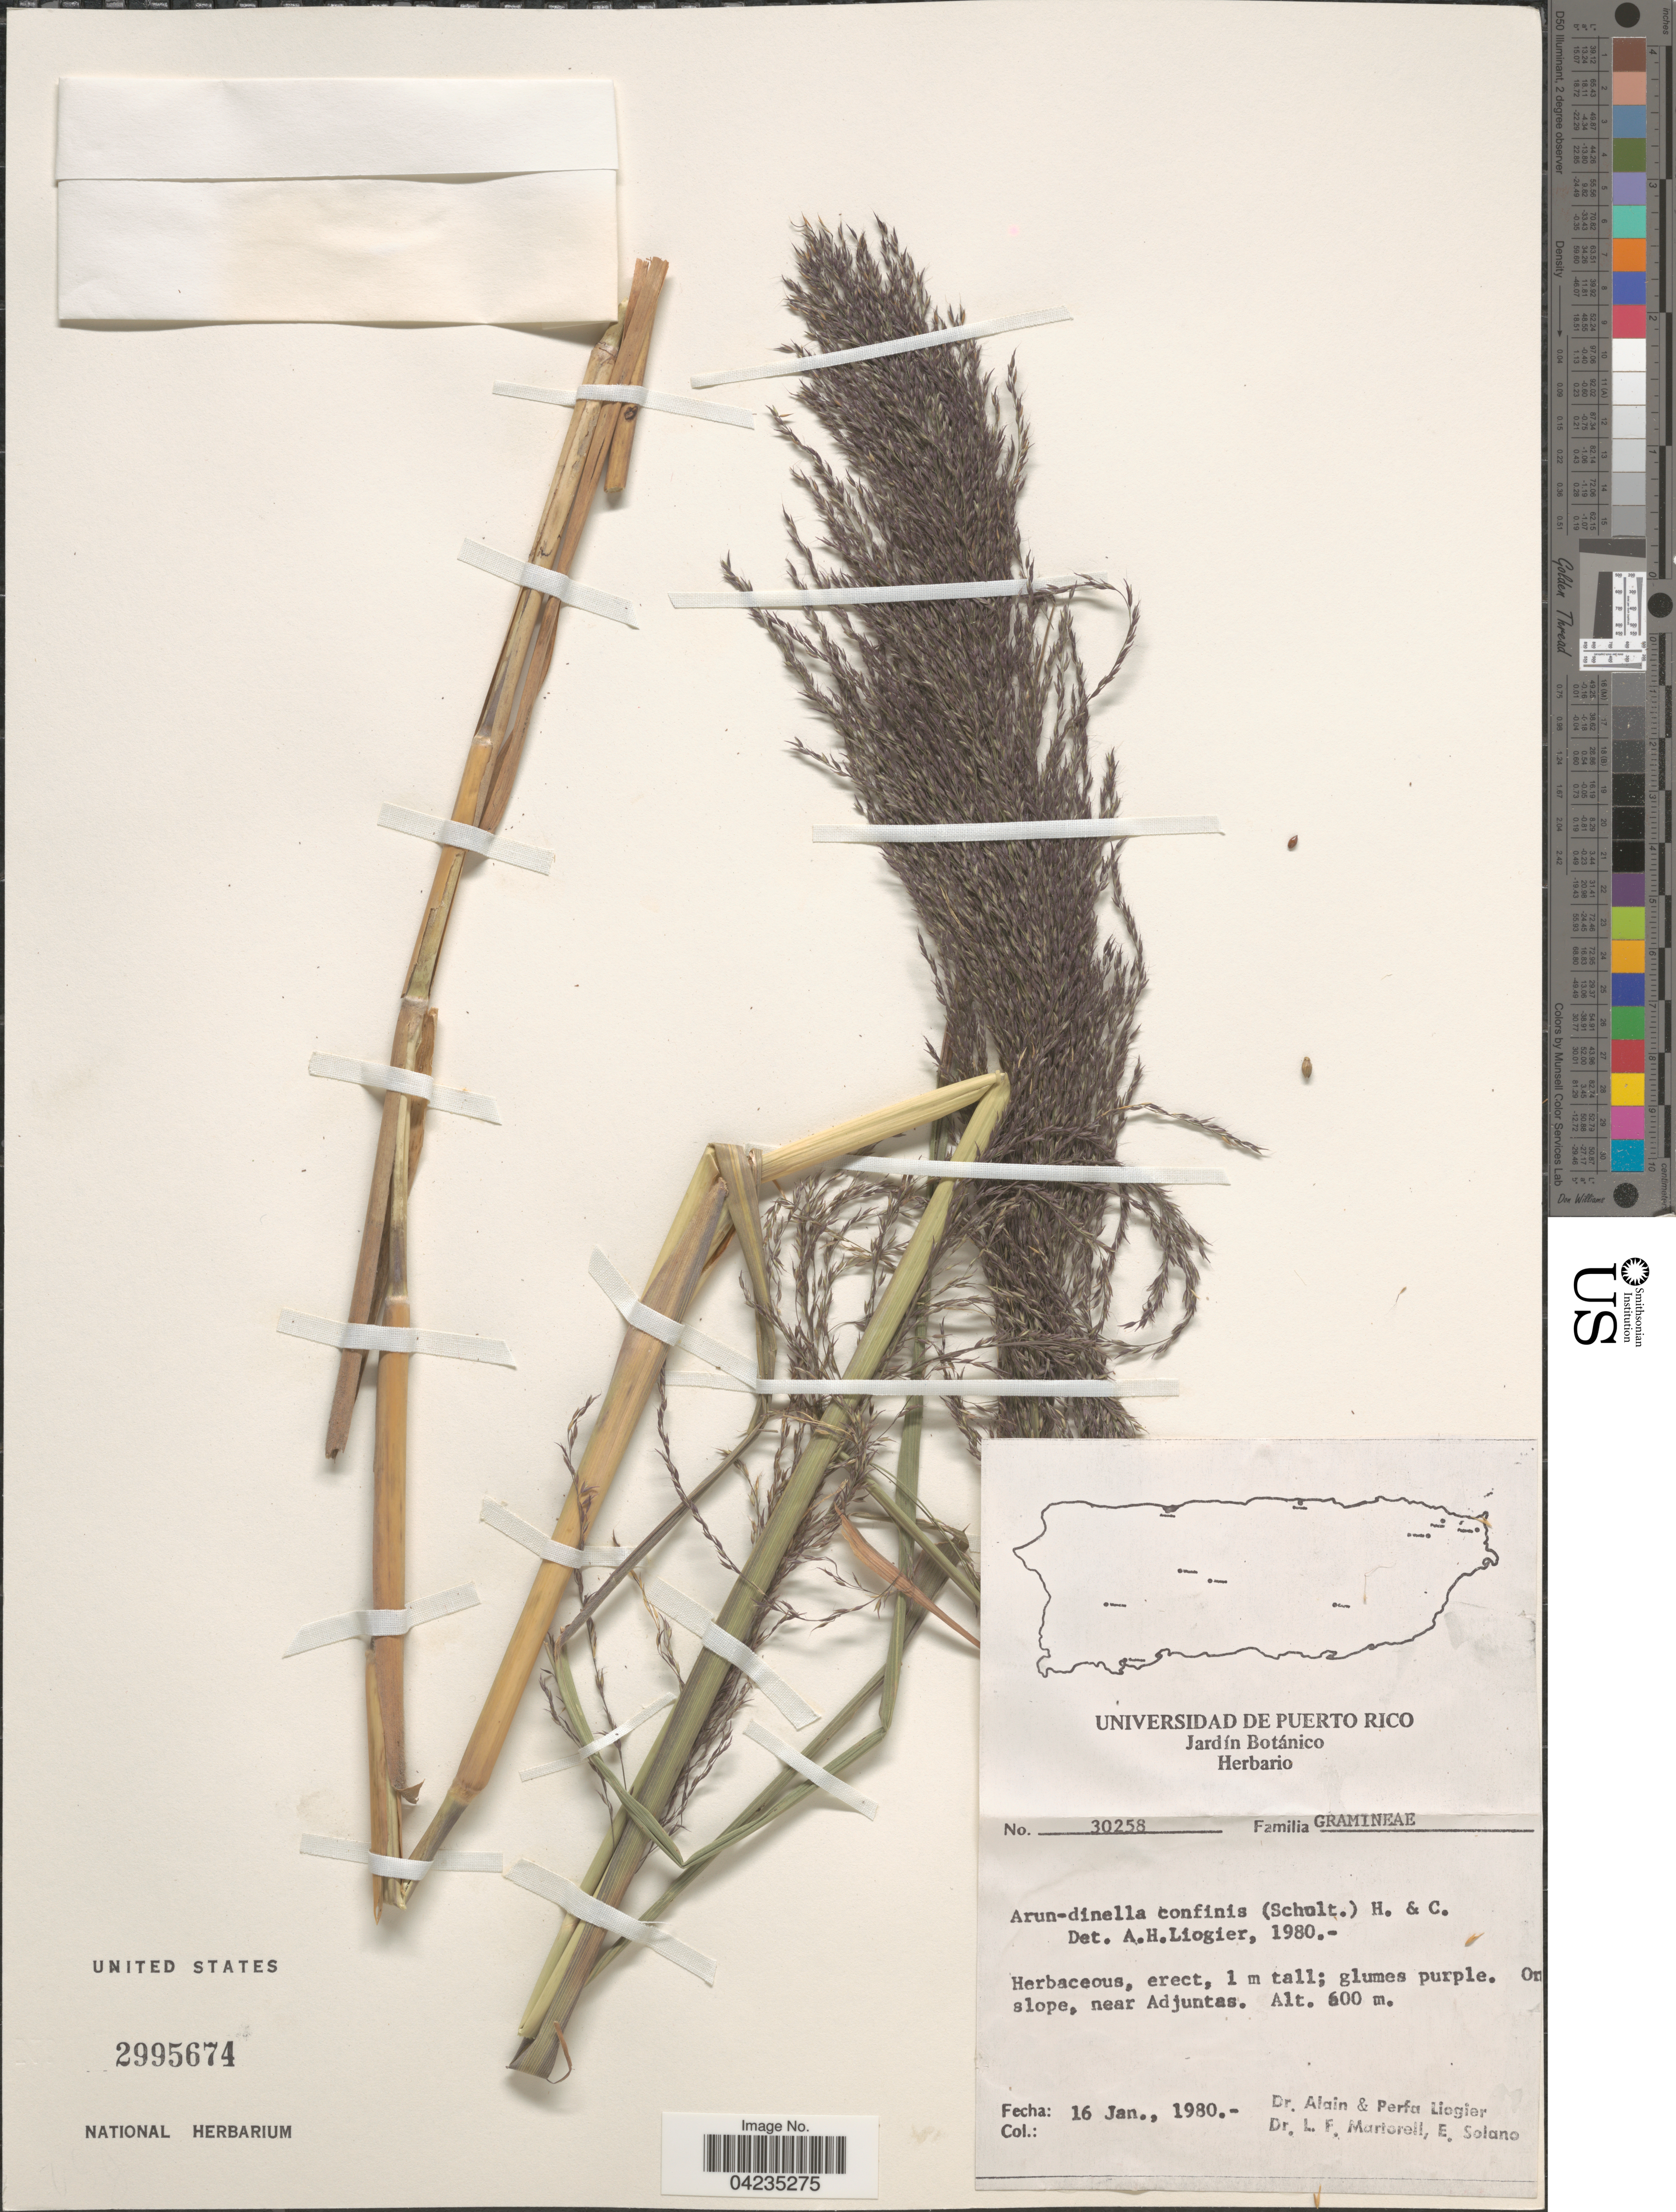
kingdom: Plantae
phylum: Tracheophyta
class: Liliopsida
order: Poales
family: Poaceae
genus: Arundinella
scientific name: Arundinella hispida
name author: (Humb. & Bonpl. ex Willd.) Kuntze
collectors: A. H. Liogier, P. Liogier, L. Martorell & E. Solano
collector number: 30258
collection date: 1980-01-16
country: Puerto Rico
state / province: Adjuntas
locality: On slope, near Adjuntas.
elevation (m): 600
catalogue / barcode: US 2995674